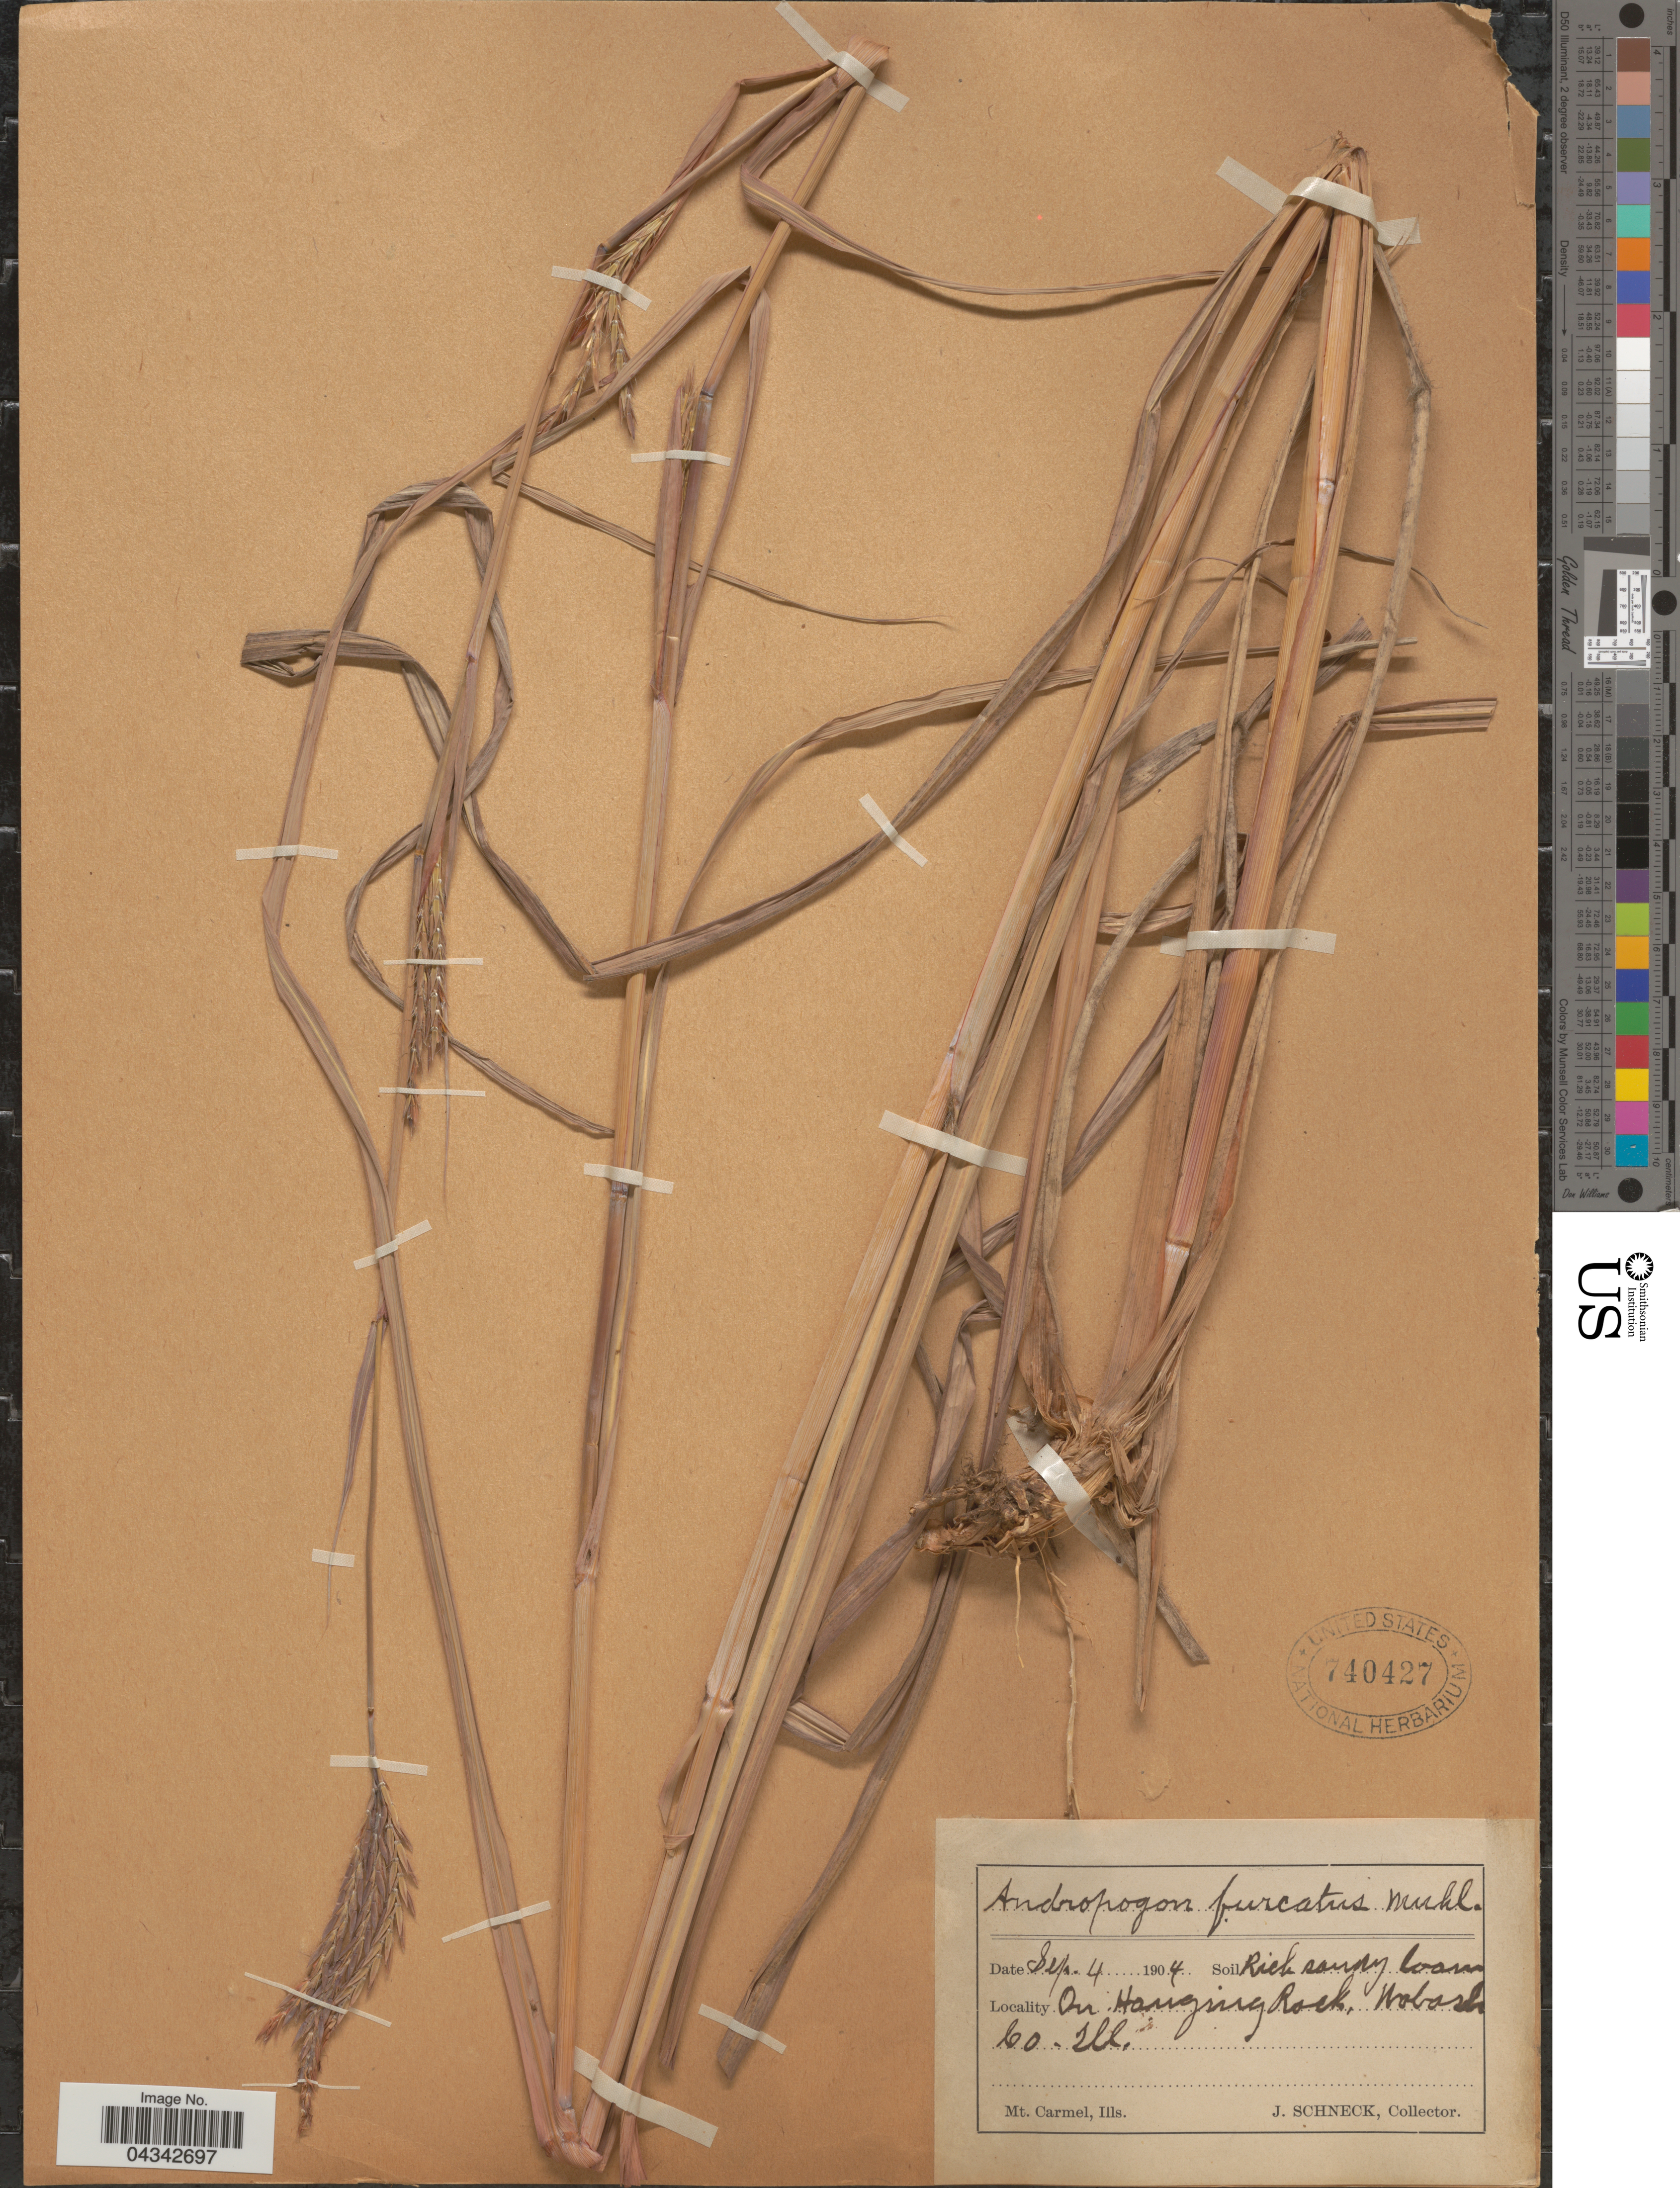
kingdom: Plantae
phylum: Tracheophyta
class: Liliopsida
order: Poales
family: Poaceae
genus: Andropogon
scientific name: Andropogon gerardii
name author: Vitman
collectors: J. Schneck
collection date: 1904-09-04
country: United States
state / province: Illinois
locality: On Hanging Rock, Wabash Co. Mt. Carmel [unsure placement].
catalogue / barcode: US 740427